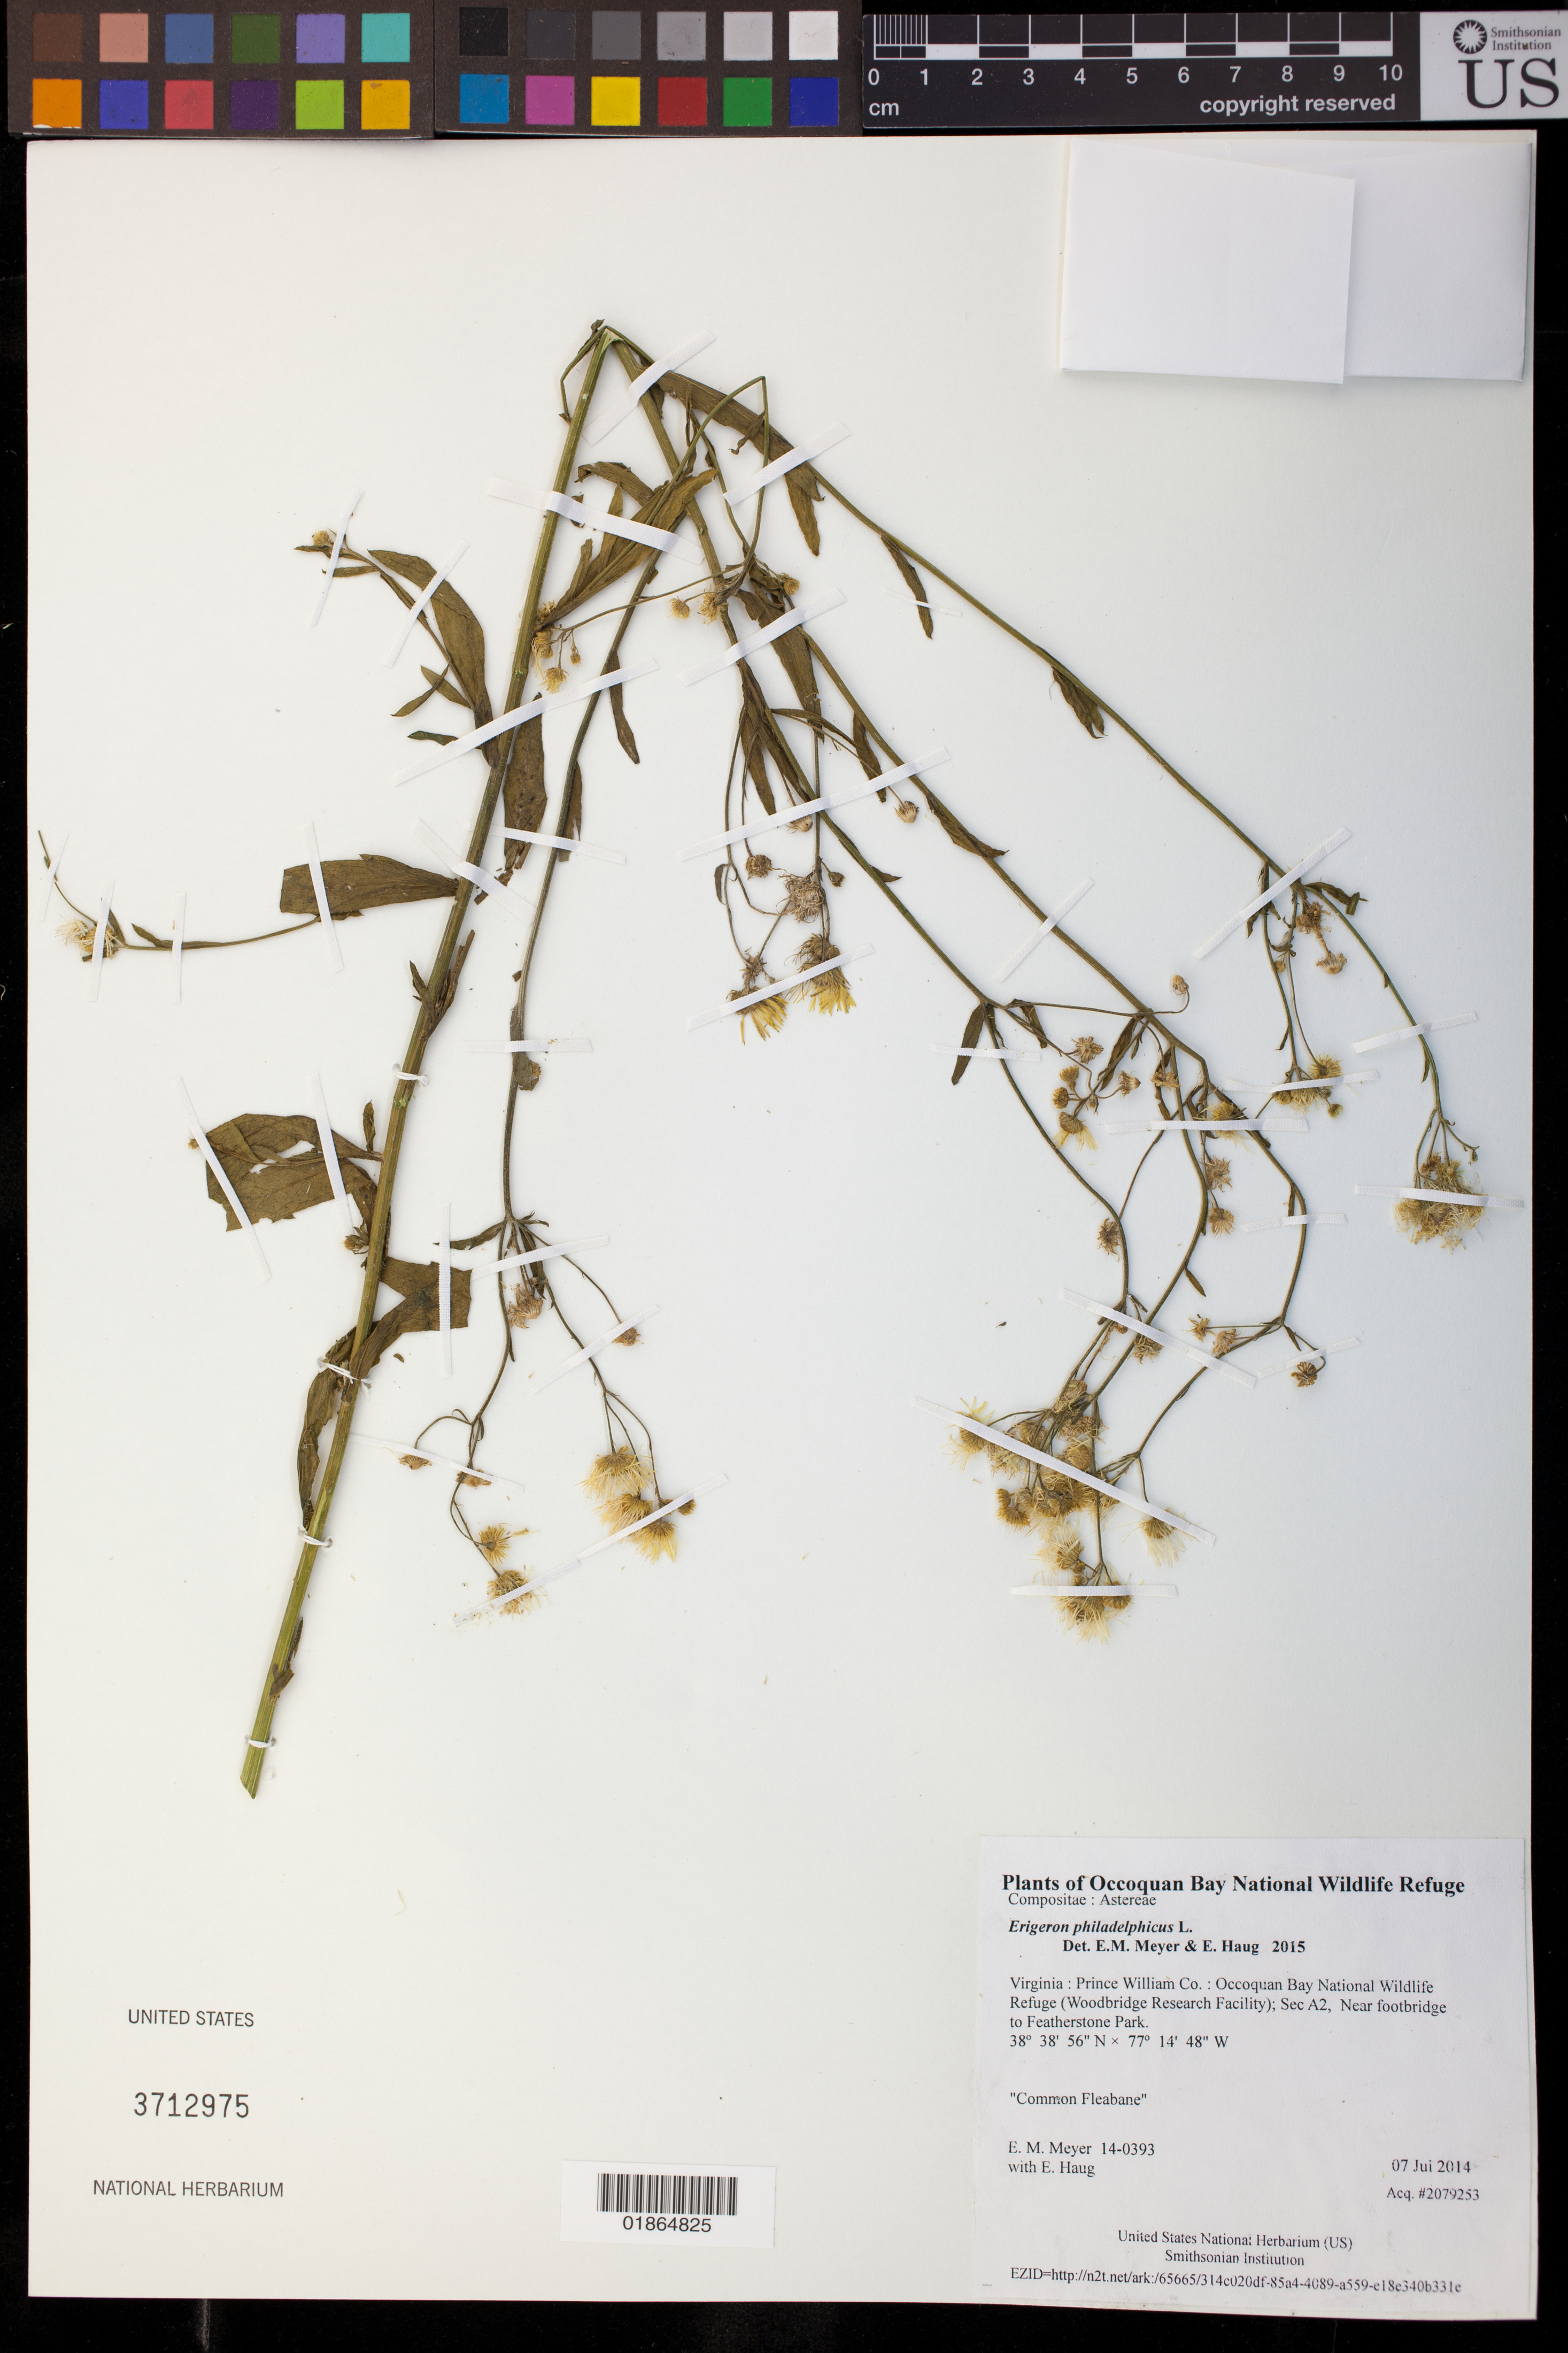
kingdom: Plantae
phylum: Tracheophyta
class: Magnoliopsida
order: Asterales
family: Asteraceae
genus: Erigeron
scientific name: Erigeron philadelphicus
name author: L.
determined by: Meyer, E. M.; Haug, E.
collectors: E. M. Meyer & E. Haug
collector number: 14-0393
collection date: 2014-07-07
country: United States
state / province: Virginia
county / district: Prince William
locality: Occoquan Bay National Wildlife Refuge (Woodbridge Research Facility); Sec A2, Near footbridge to Featherstone Park.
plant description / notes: Common Fleabane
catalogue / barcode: US 3712975